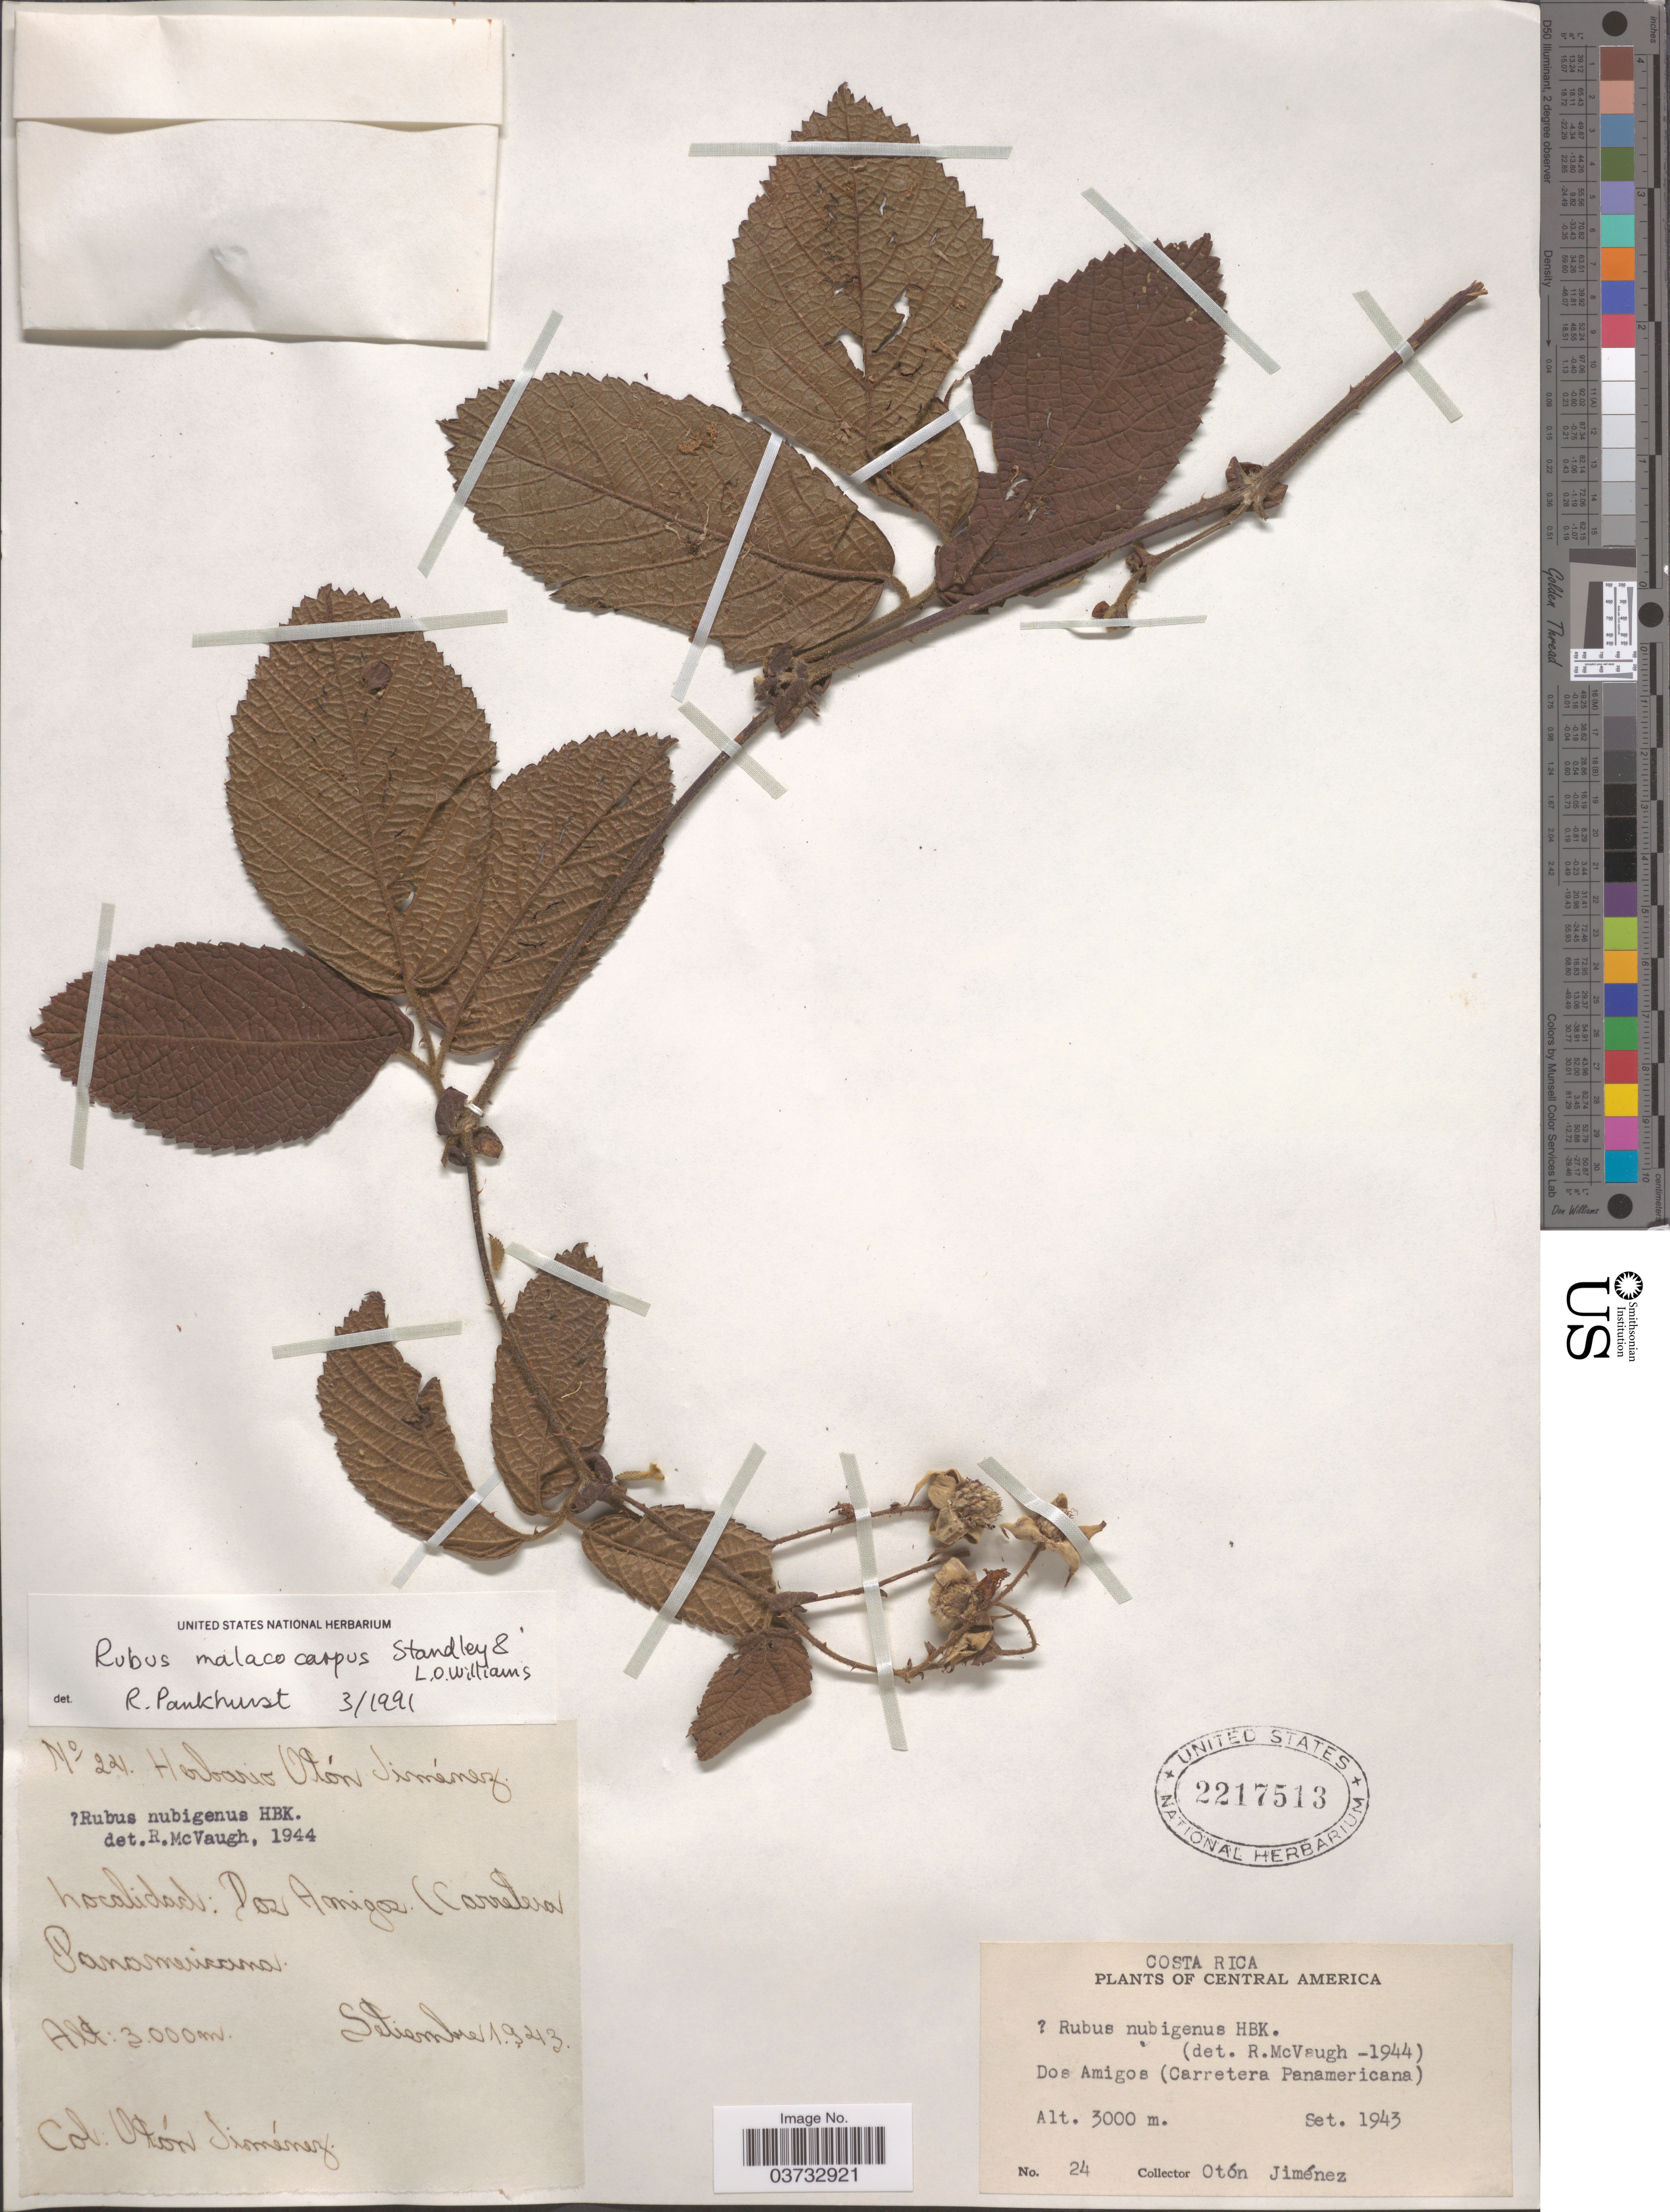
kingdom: Plantae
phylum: Tracheophyta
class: Magnoliopsida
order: Rosales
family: Rosaceae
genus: Rubus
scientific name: Rubus malacocarpus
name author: Standl. & L.O. Williams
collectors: O. Jimenez L.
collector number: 24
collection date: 1943-09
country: Costa Rica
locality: Dos Amigos (Carretera Panamericana).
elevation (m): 3000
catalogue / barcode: US 2217513